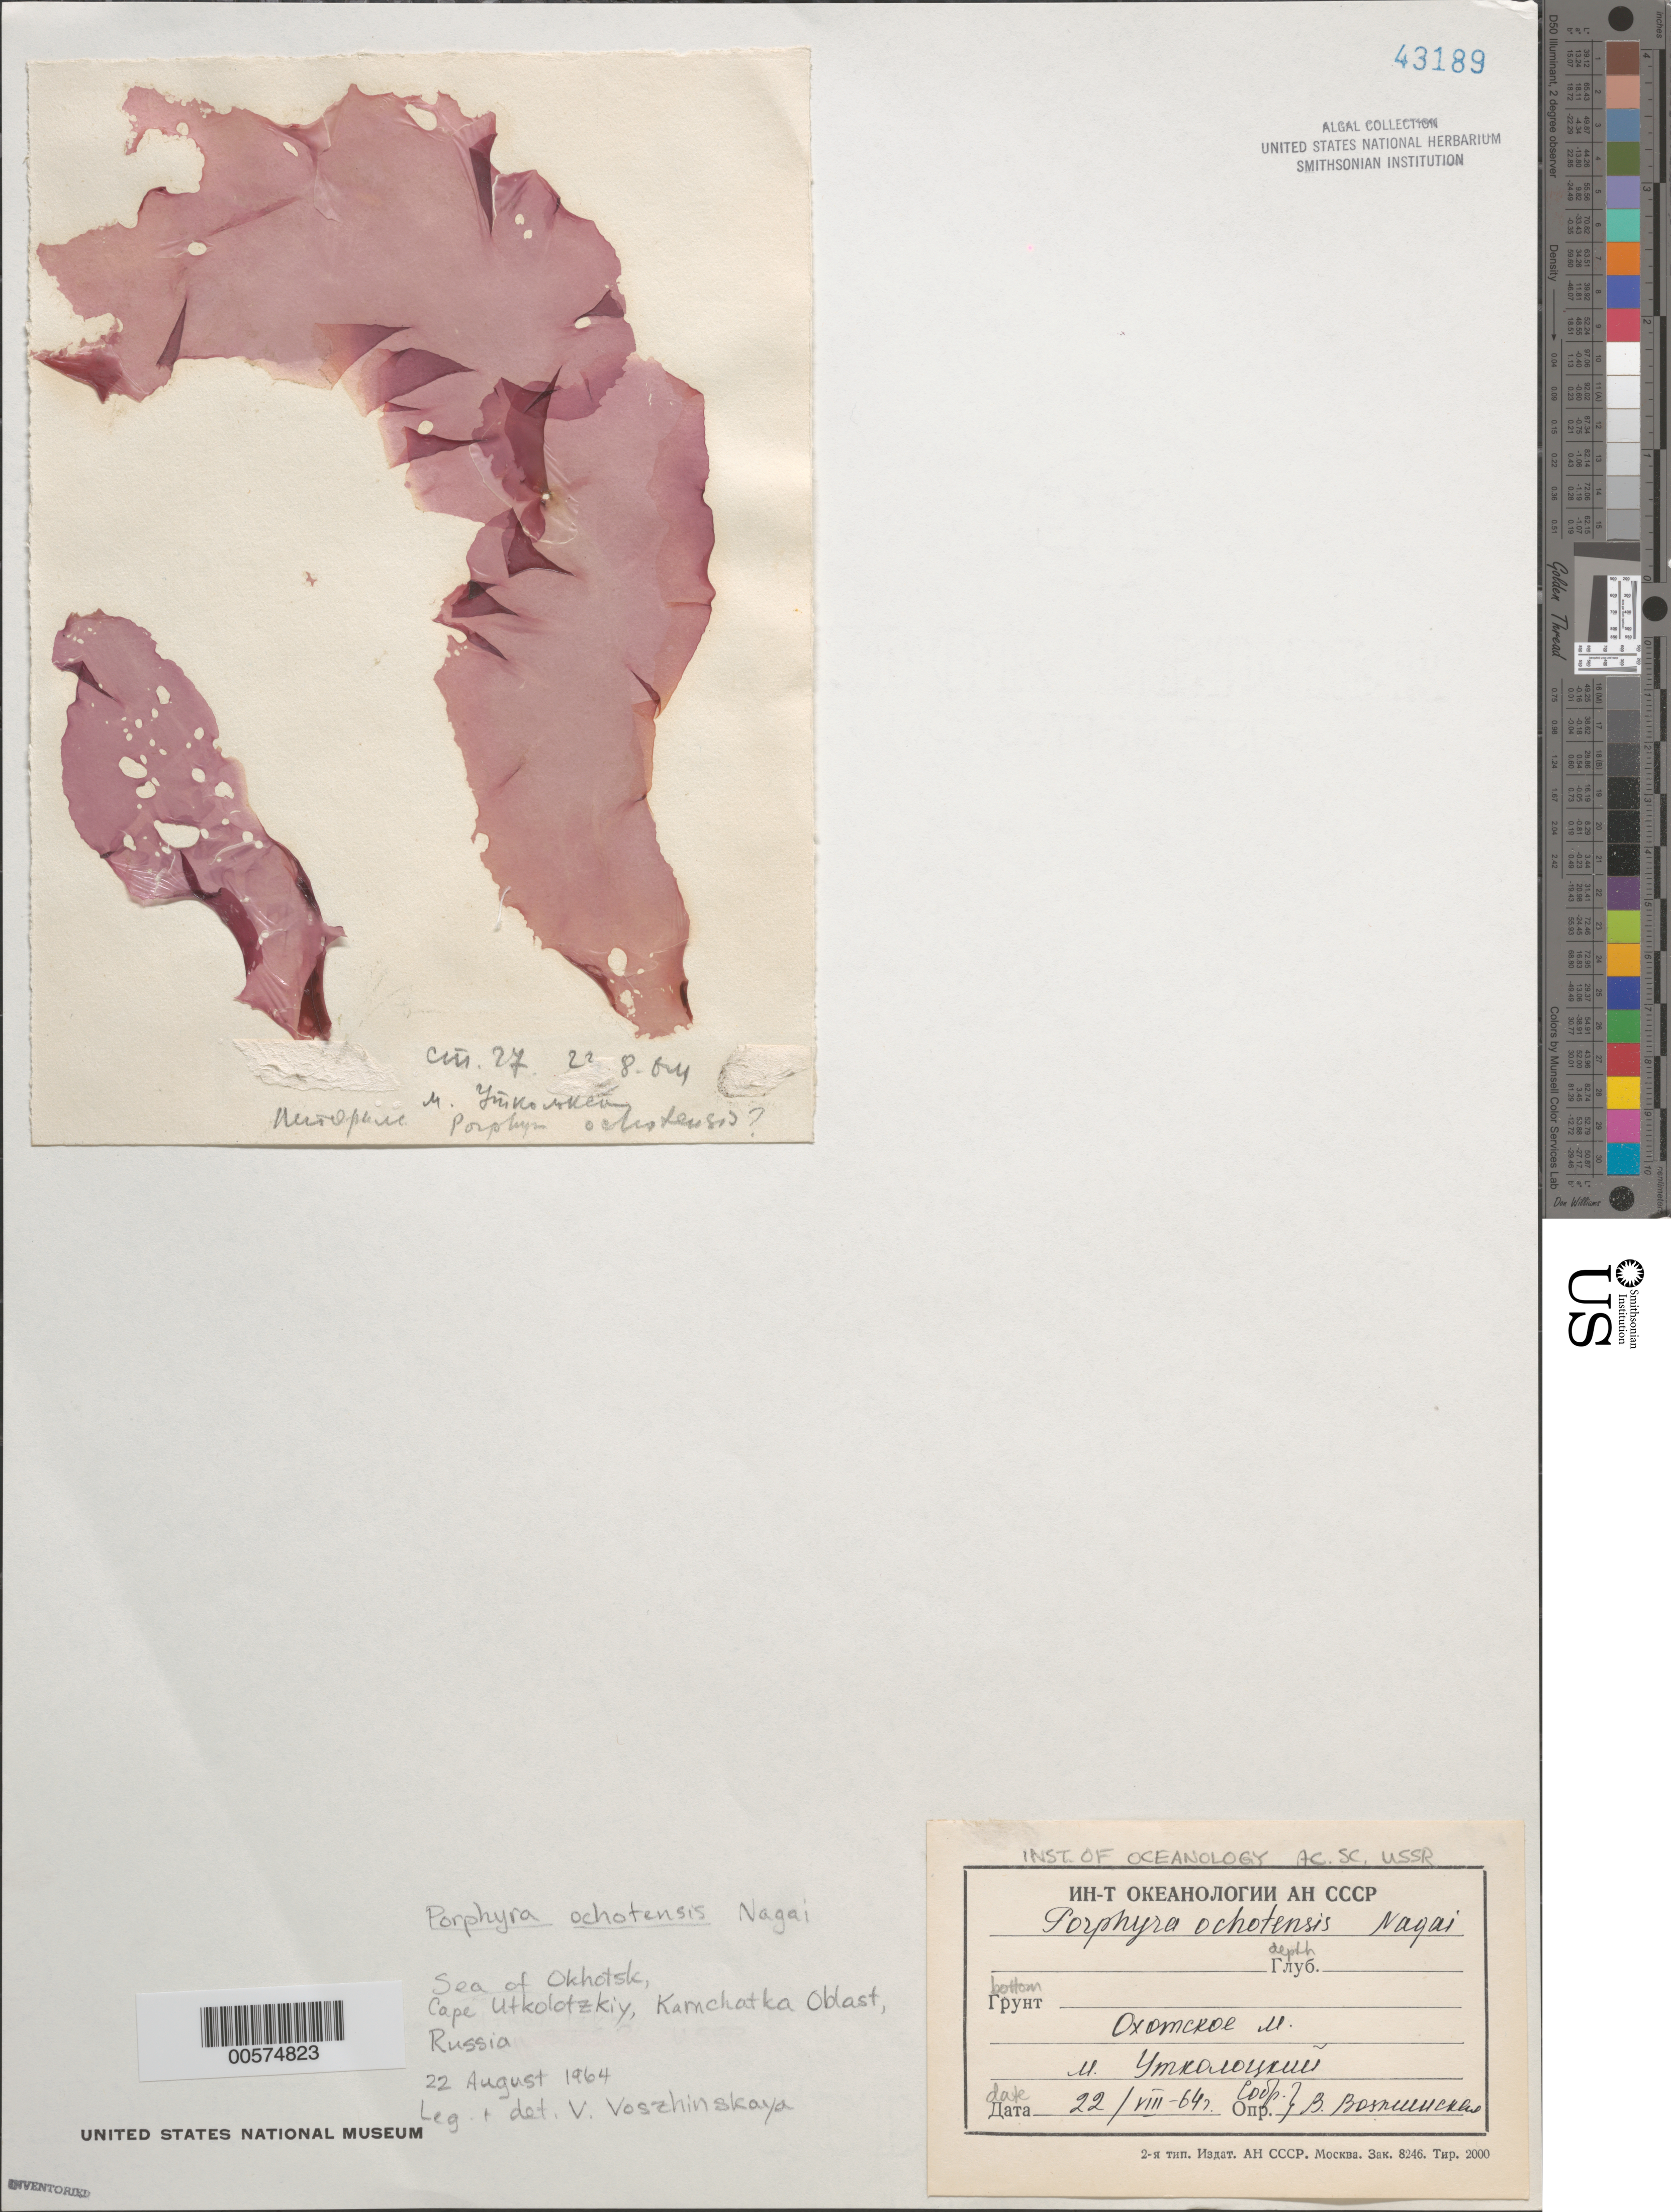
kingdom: Plantae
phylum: Rhodophyta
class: Bangiophyceae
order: Bangiales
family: Bangiaceae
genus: Porphyra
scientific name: Porphyra ochotensis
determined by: Vozzhinskaya, V.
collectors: V. Vozzhinskaya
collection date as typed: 22 Aug 1964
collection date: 1964-08-22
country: Russian Federation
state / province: Kamchatka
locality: Sea of Okhotsk, Cape Utkoloskiy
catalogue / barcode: US 43189